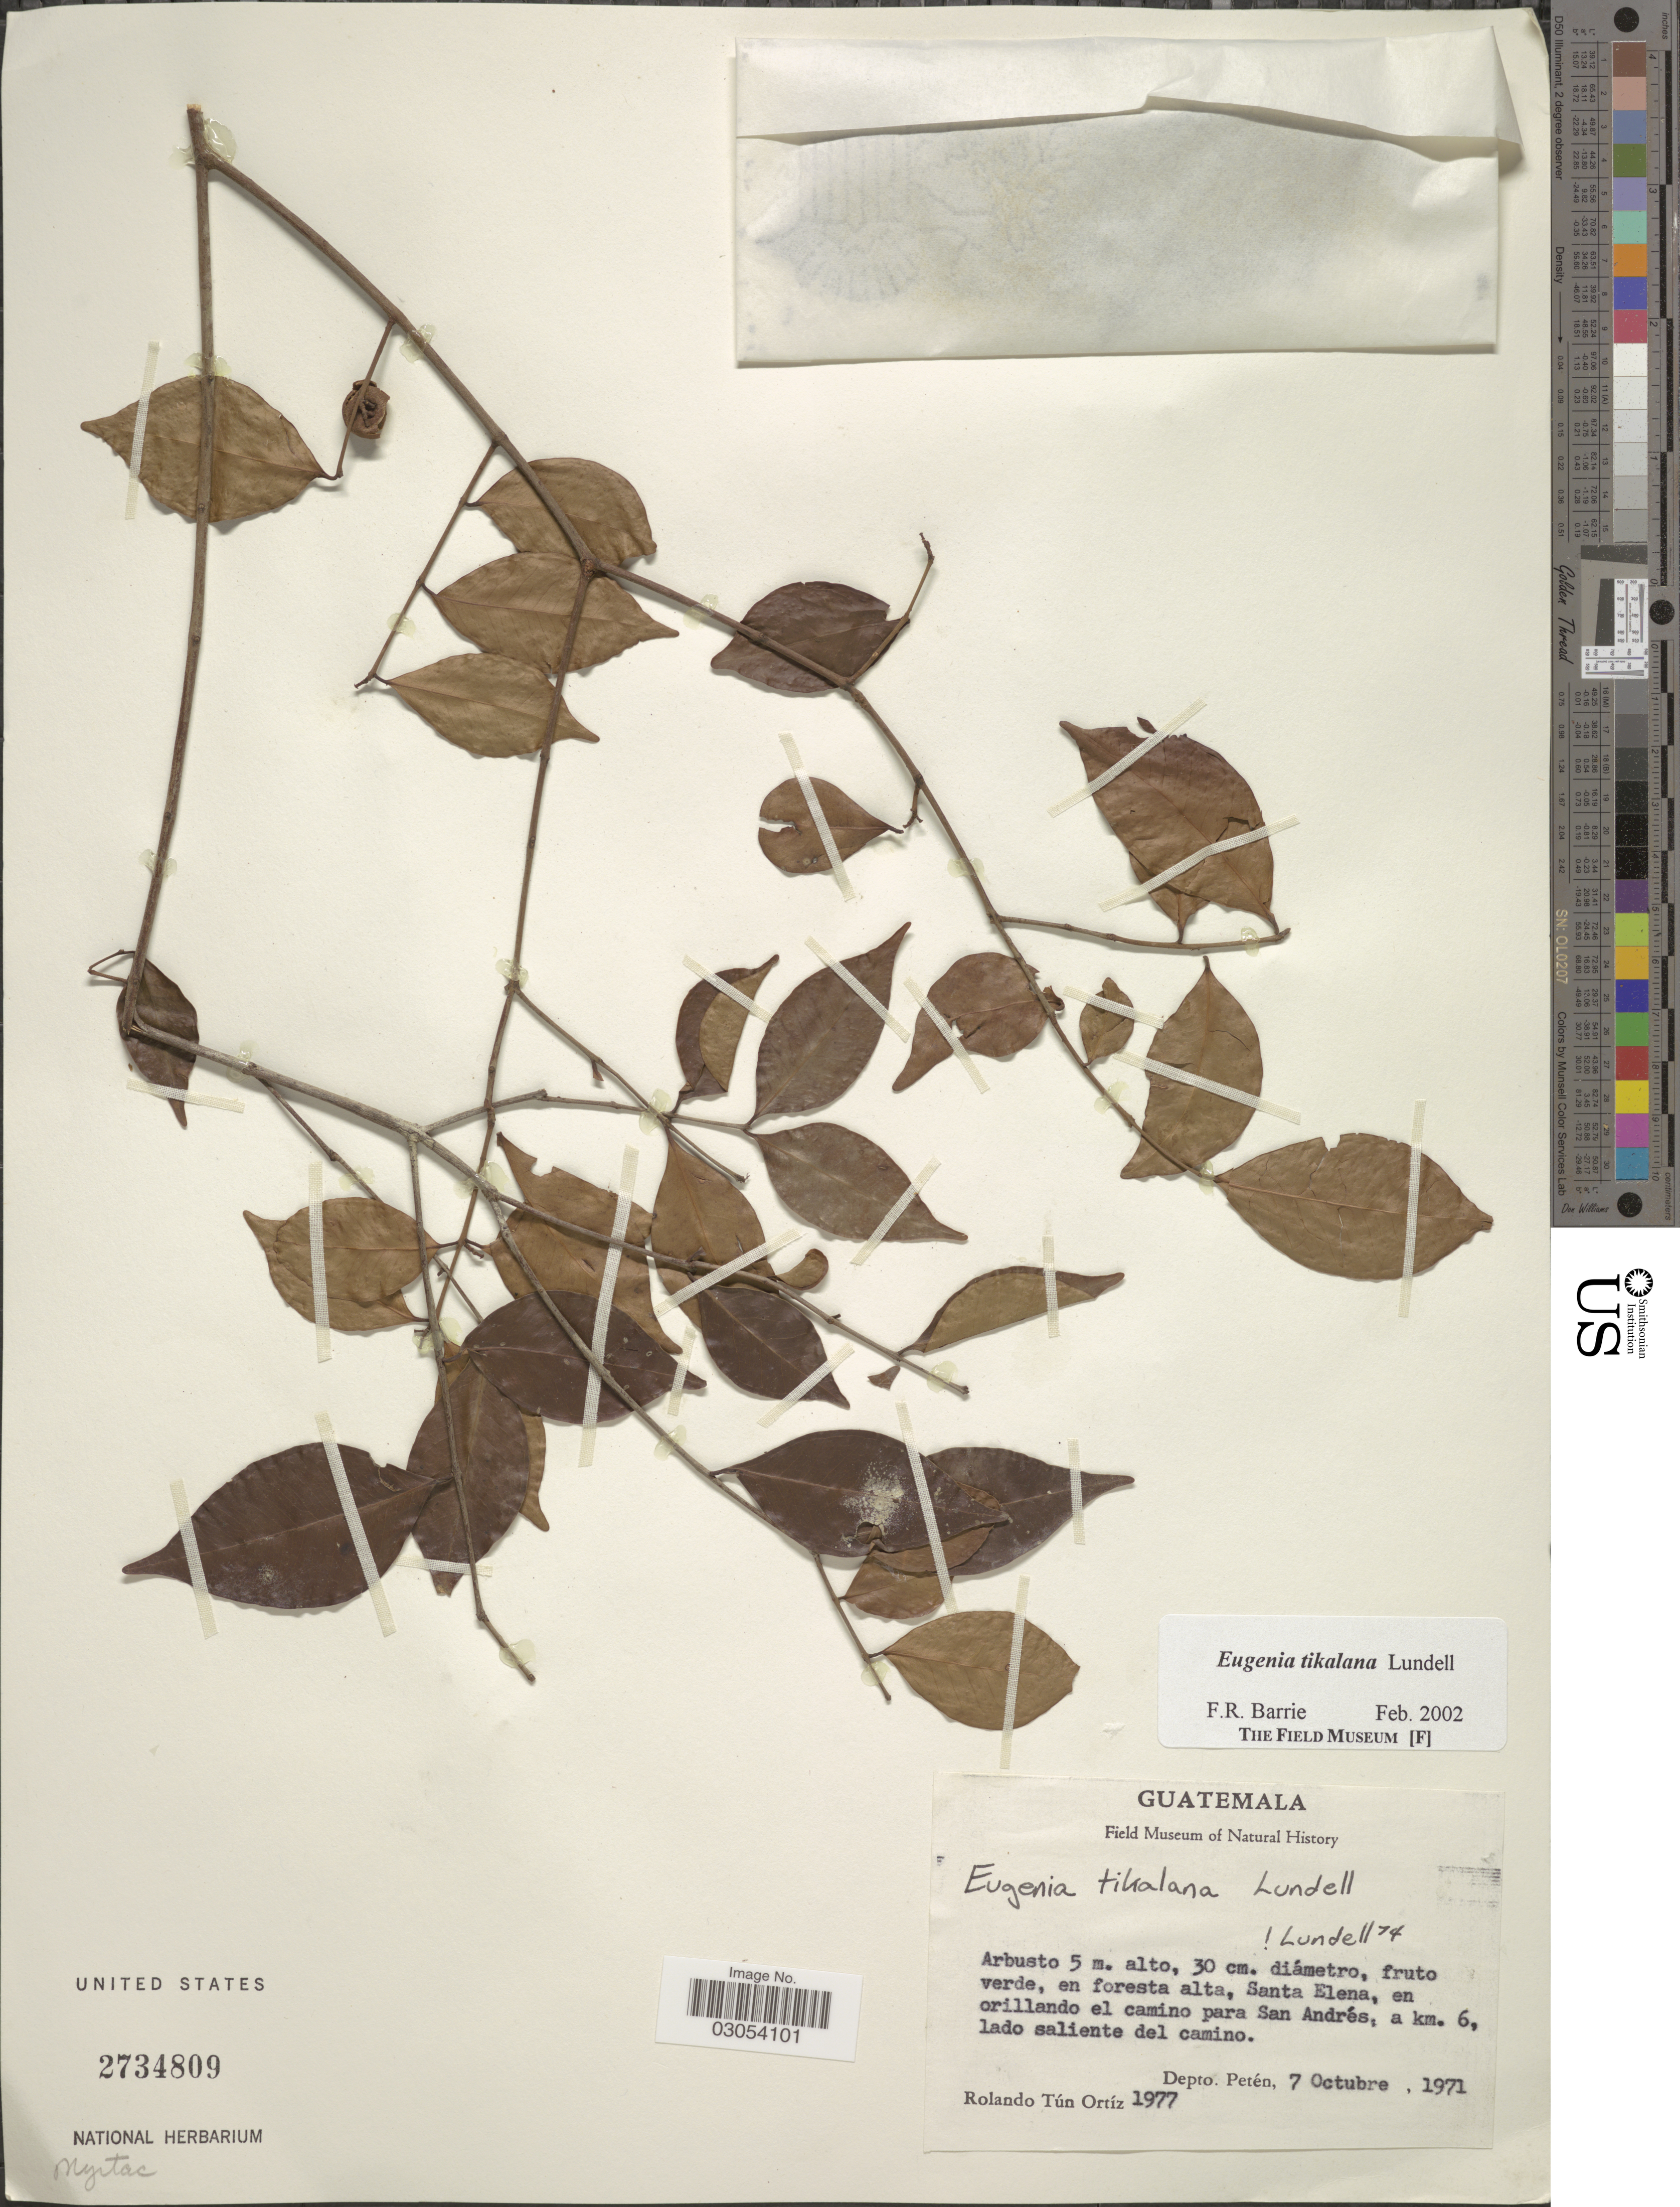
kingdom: Plantae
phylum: Tracheophyta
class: Magnoliopsida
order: Myrtales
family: Myrtaceae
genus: Eugenia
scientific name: Eugenia tikalana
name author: Lundell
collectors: R. T. Ortíz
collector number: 1977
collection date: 1971-10-07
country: Guatemala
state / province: El Petén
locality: En foresta alta, Santa Elena, en orillando el camino para San Andrés, a km. 6, lado saliente del camino. Depto. Petén.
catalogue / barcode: US 2734809